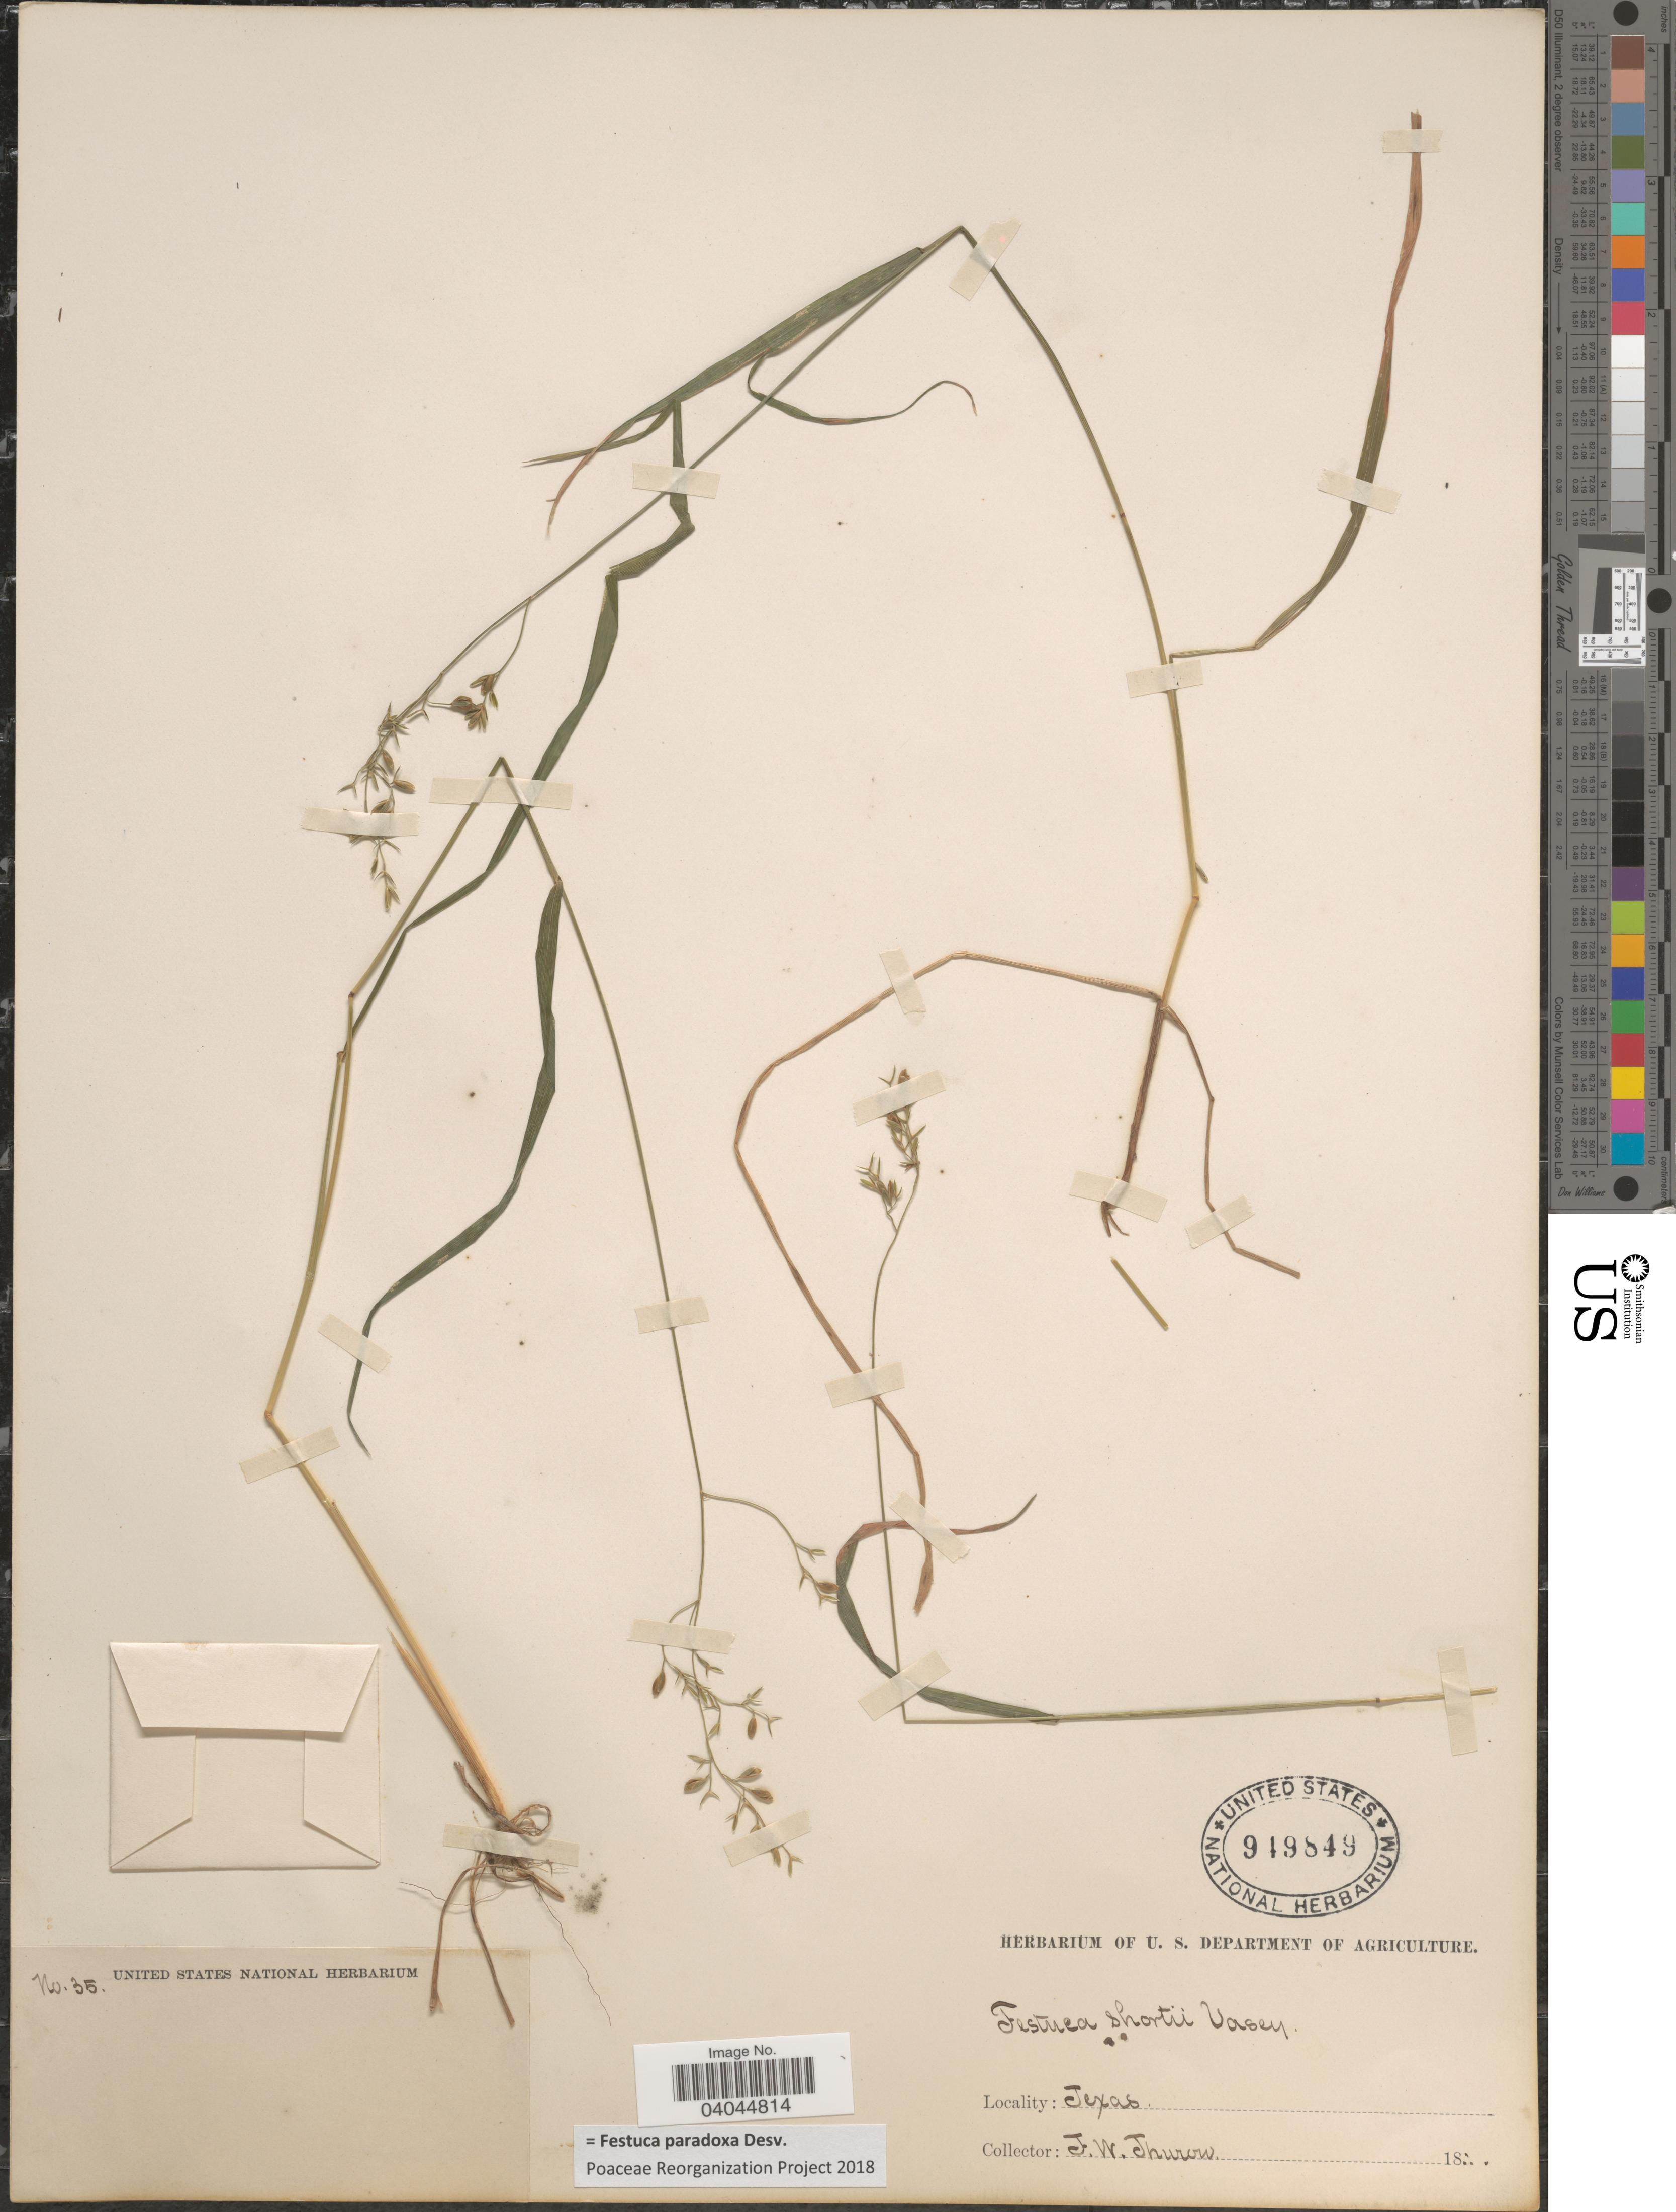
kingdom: Plantae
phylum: Tracheophyta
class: Liliopsida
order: Poales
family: Poaceae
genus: Festuca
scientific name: Festuca paradoxa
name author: Desv.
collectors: F. W. Thurow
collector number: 35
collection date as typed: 18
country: United States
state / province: Texas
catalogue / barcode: US 949849